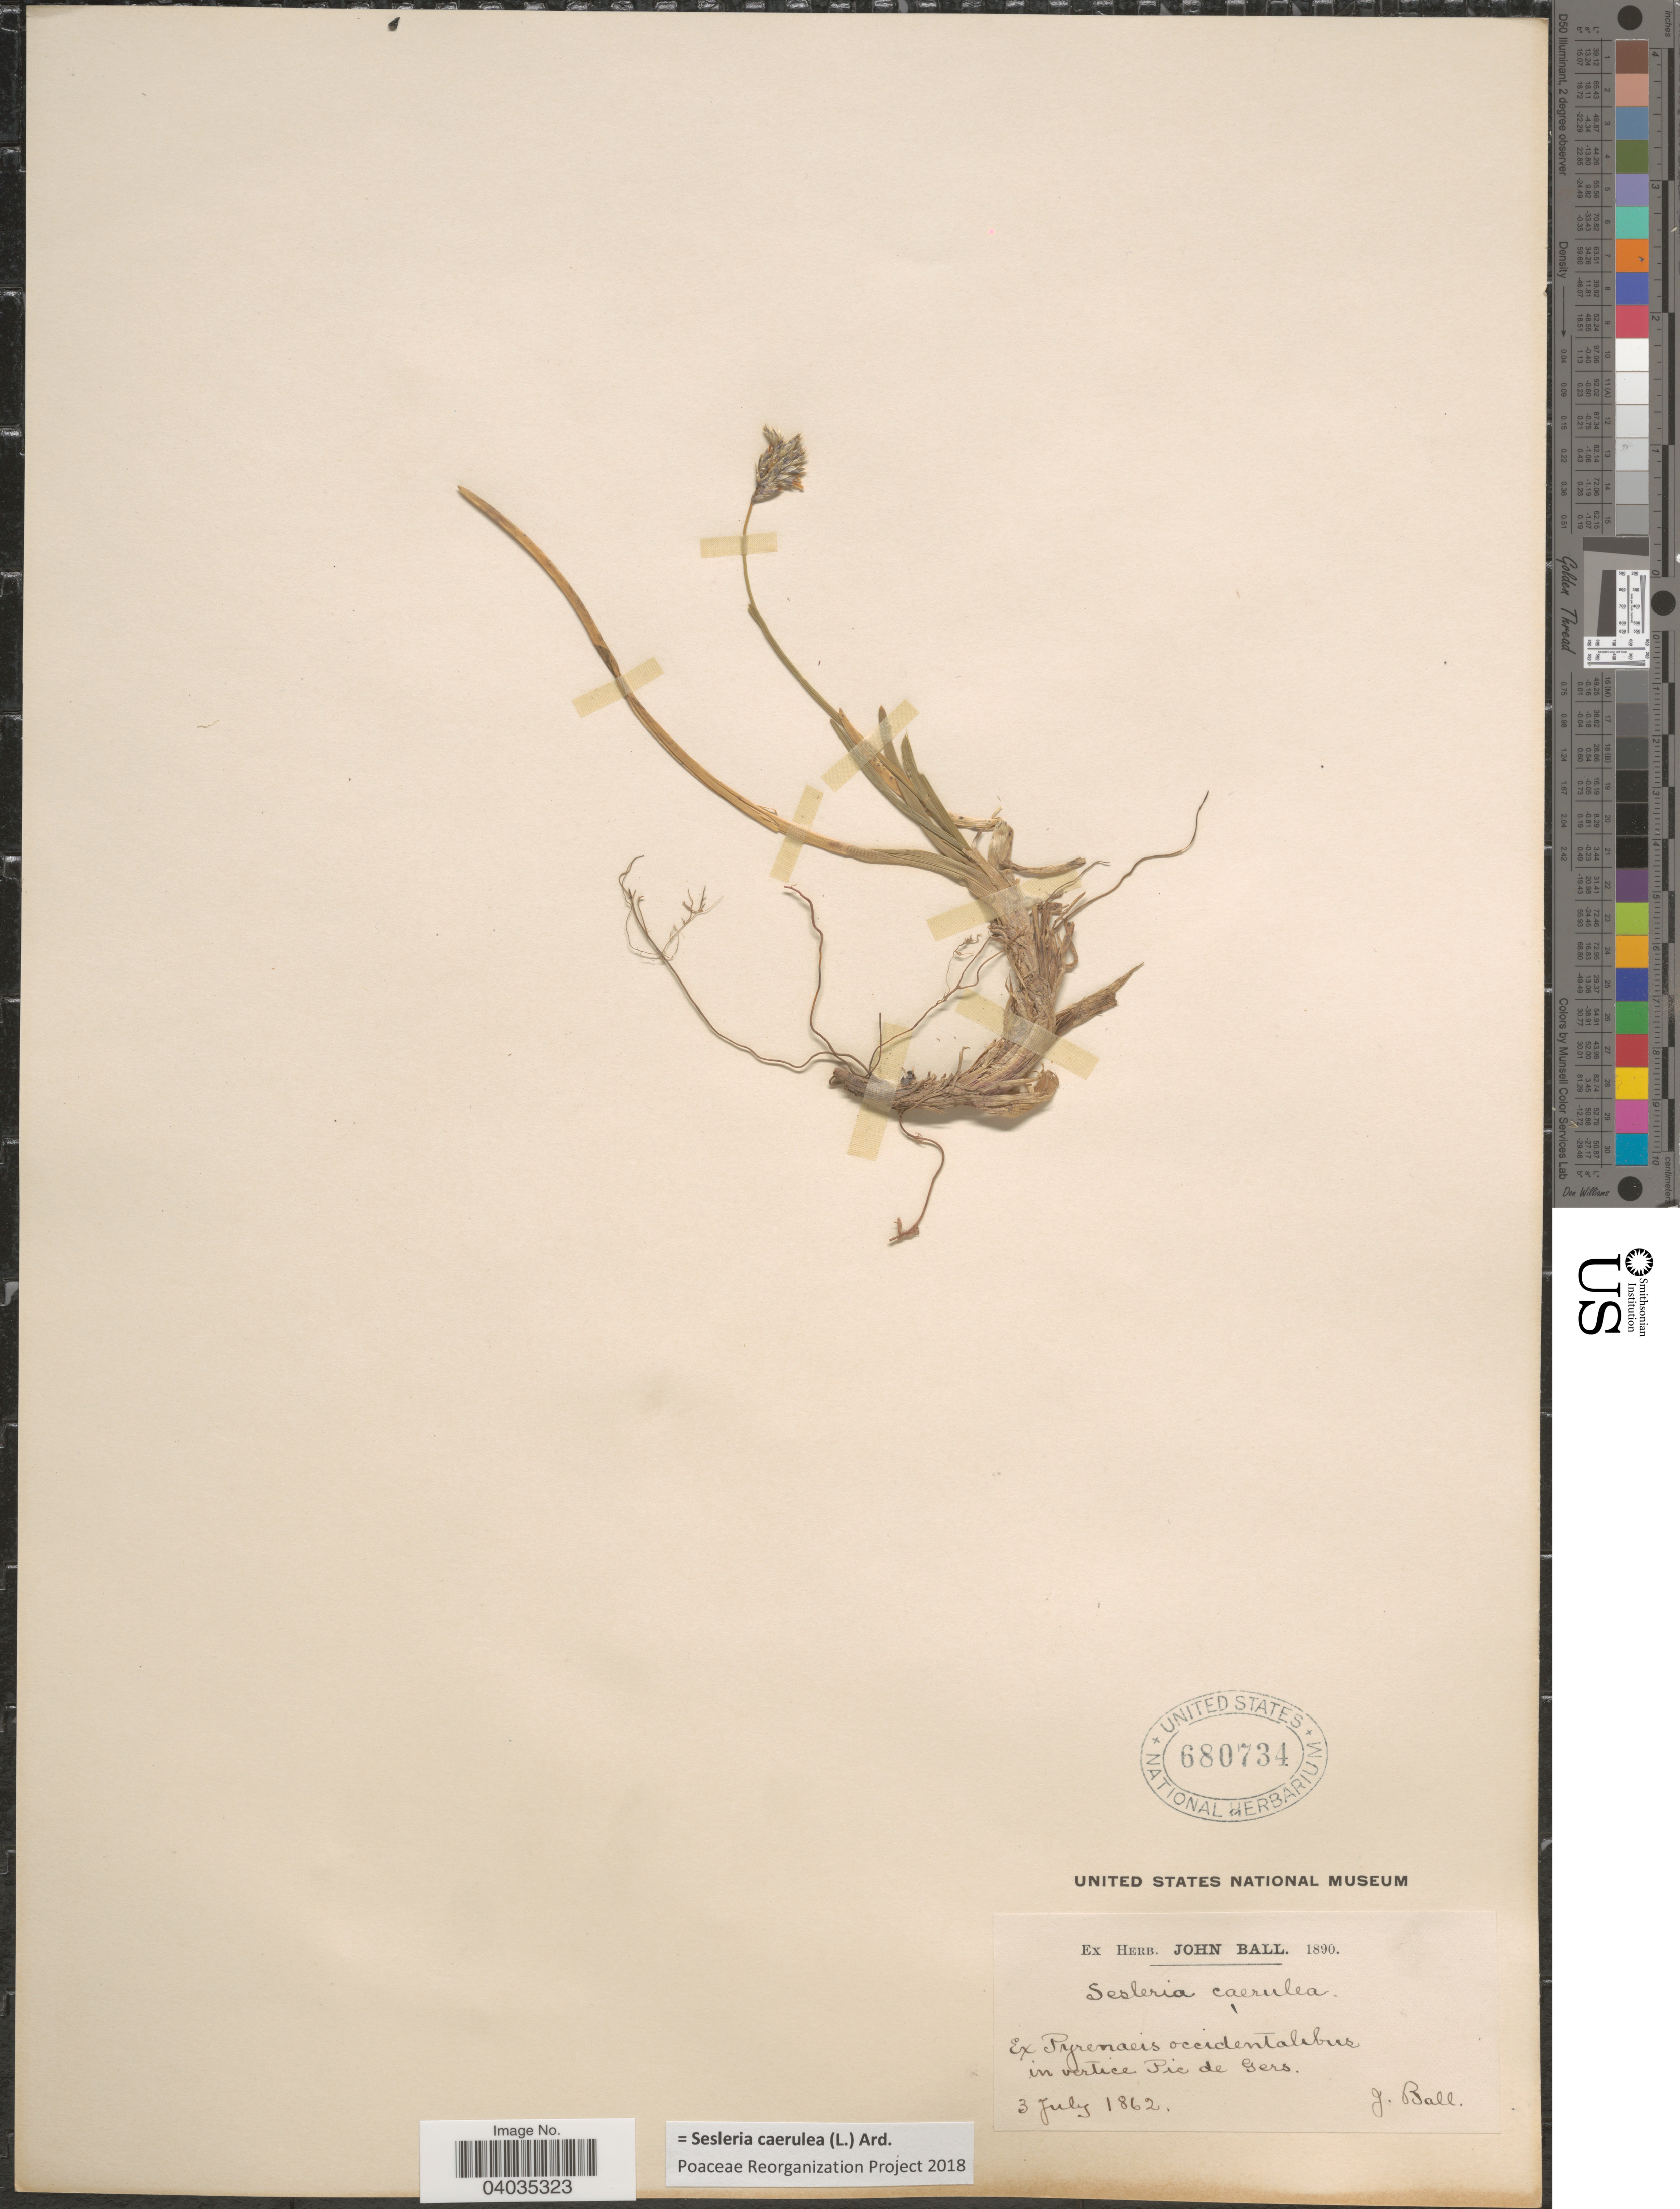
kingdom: Plantae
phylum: Tracheophyta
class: Liliopsida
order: Poales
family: Poaceae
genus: Sesleria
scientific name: Sesleria caerulea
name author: (L.) Ard.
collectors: J. Ball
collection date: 1862-07-03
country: France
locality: Ex Pyrenaeis occidentalibus in vertice Pic de Gers.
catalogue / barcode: US 680734